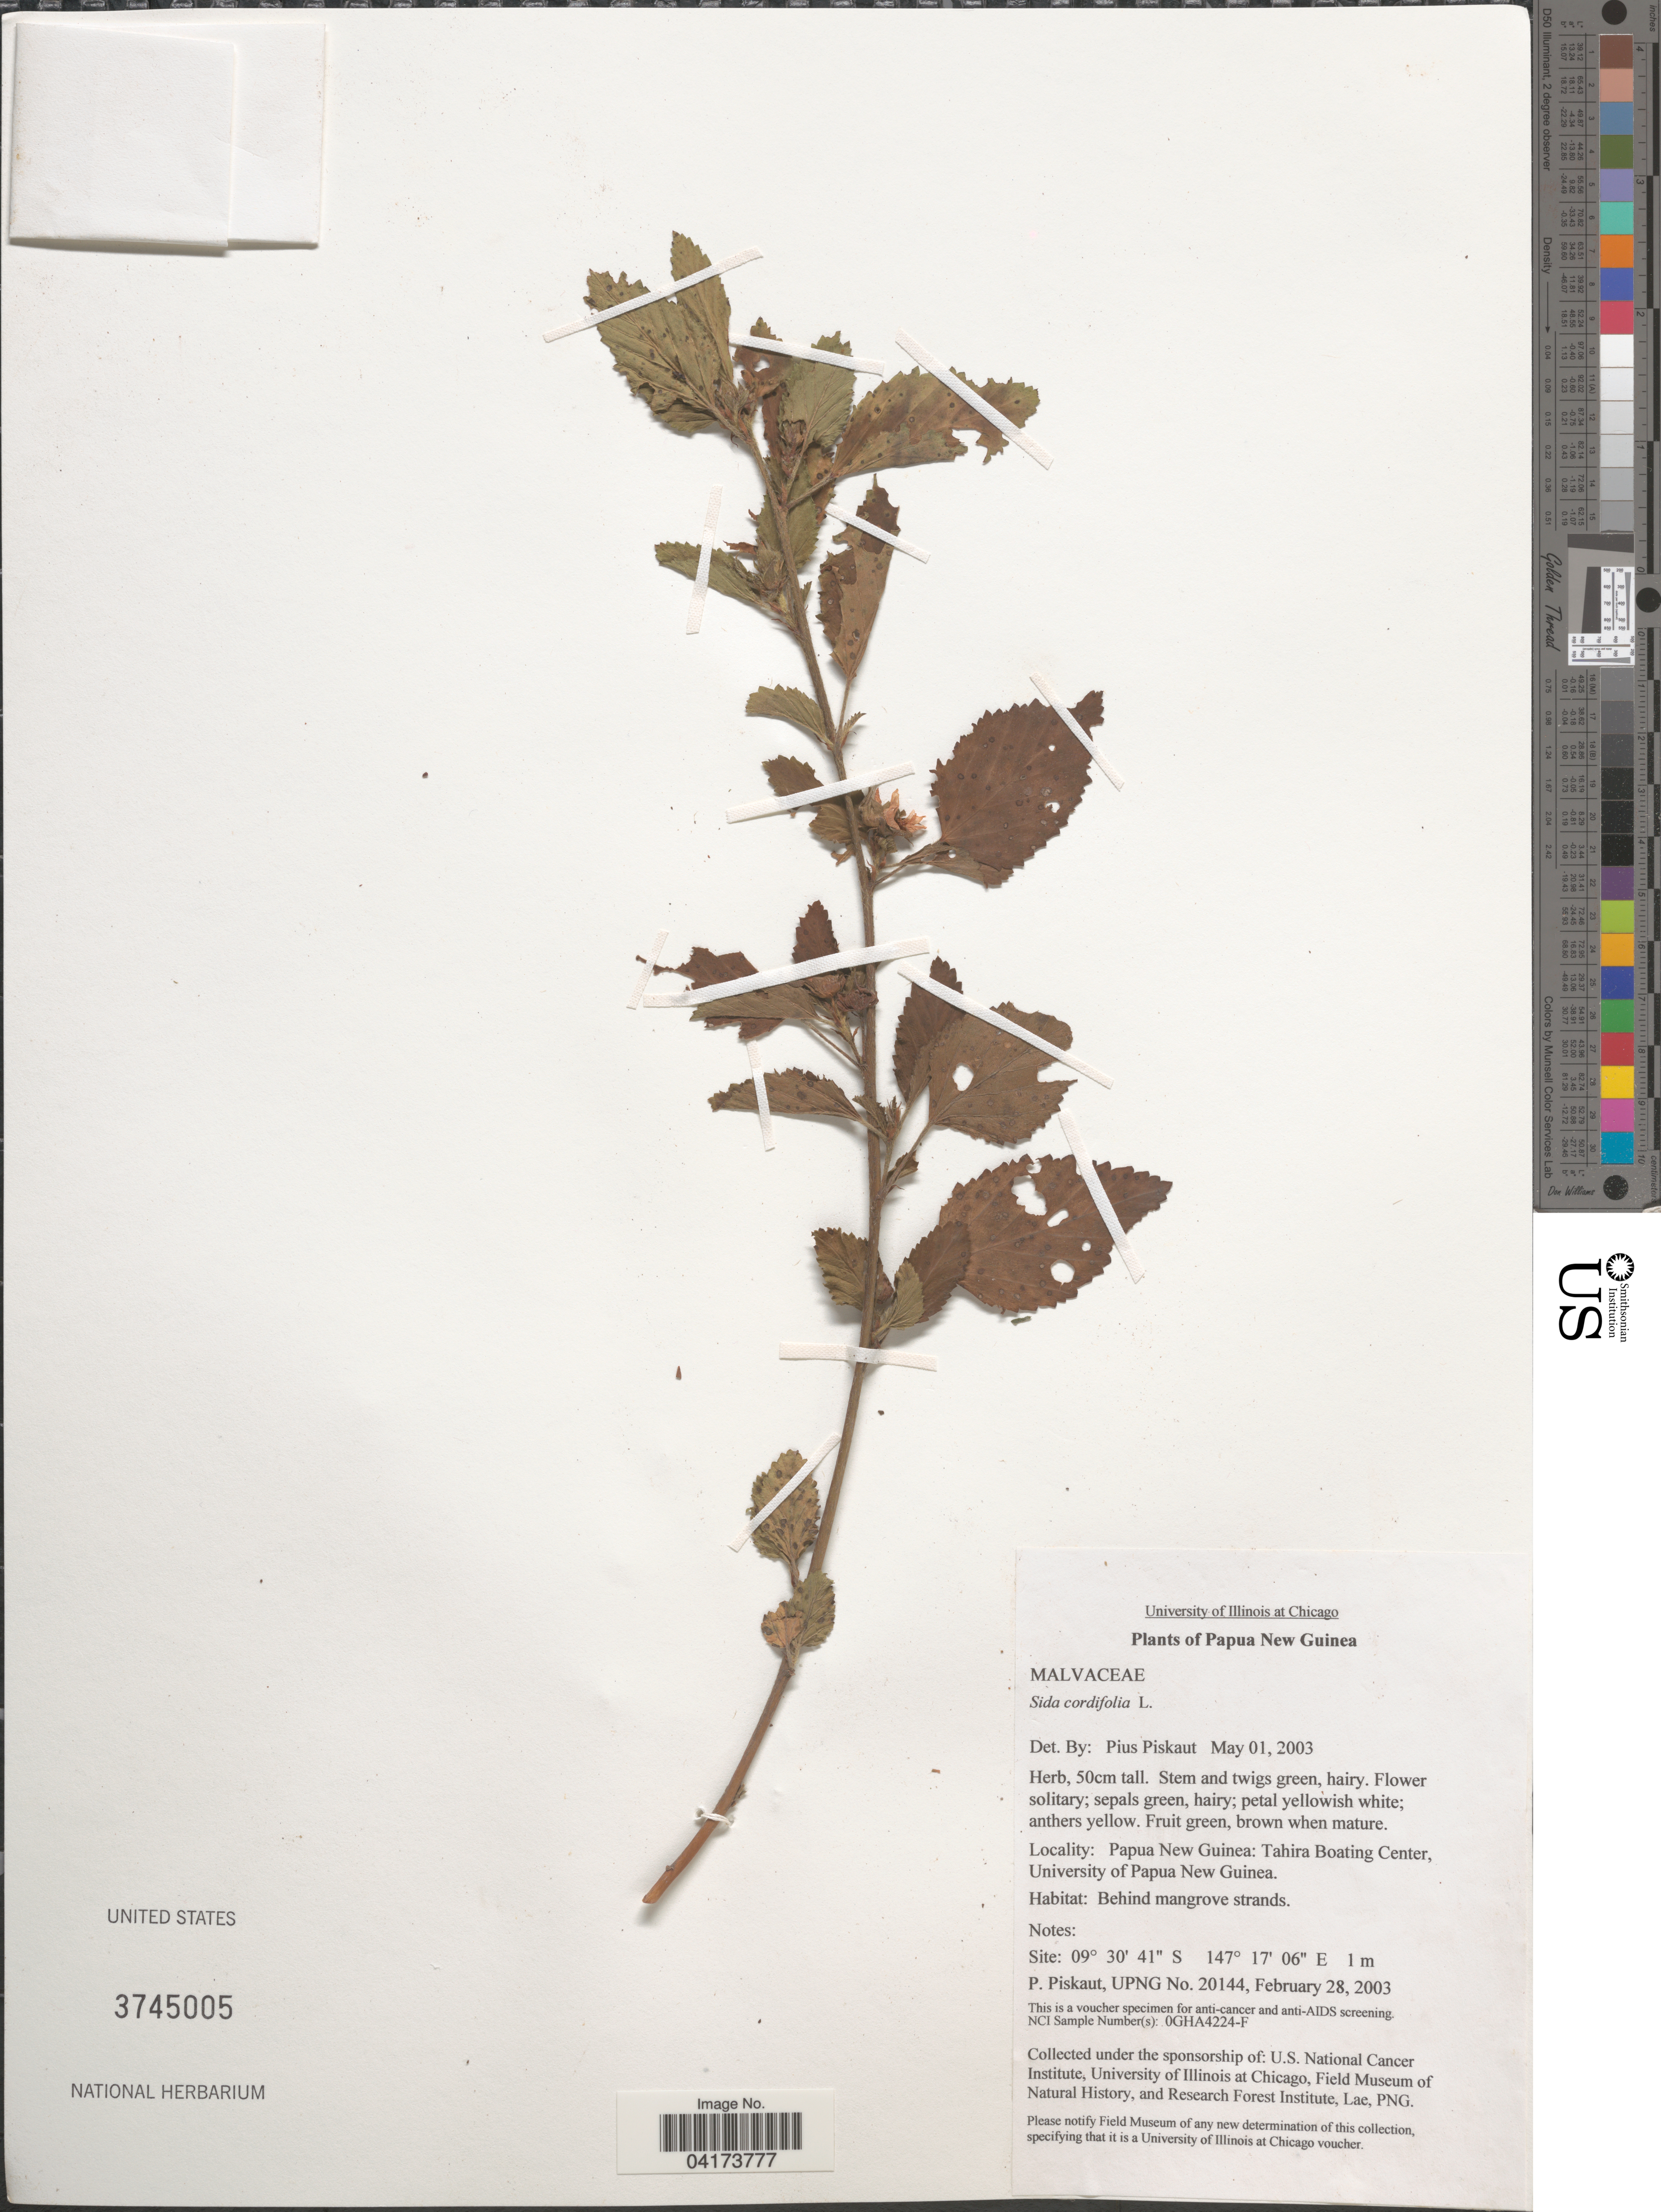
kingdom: Plantae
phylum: Tracheophyta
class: Magnoliopsida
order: Malvales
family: Malvaceae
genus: Sida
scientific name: Sida cordifolia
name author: L.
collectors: P. Piskaut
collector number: UPNG20144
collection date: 2003-02-28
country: Papua New Guinea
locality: Tahira Boating Center, University of Papua New Guinea.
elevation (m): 1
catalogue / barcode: US 3745005